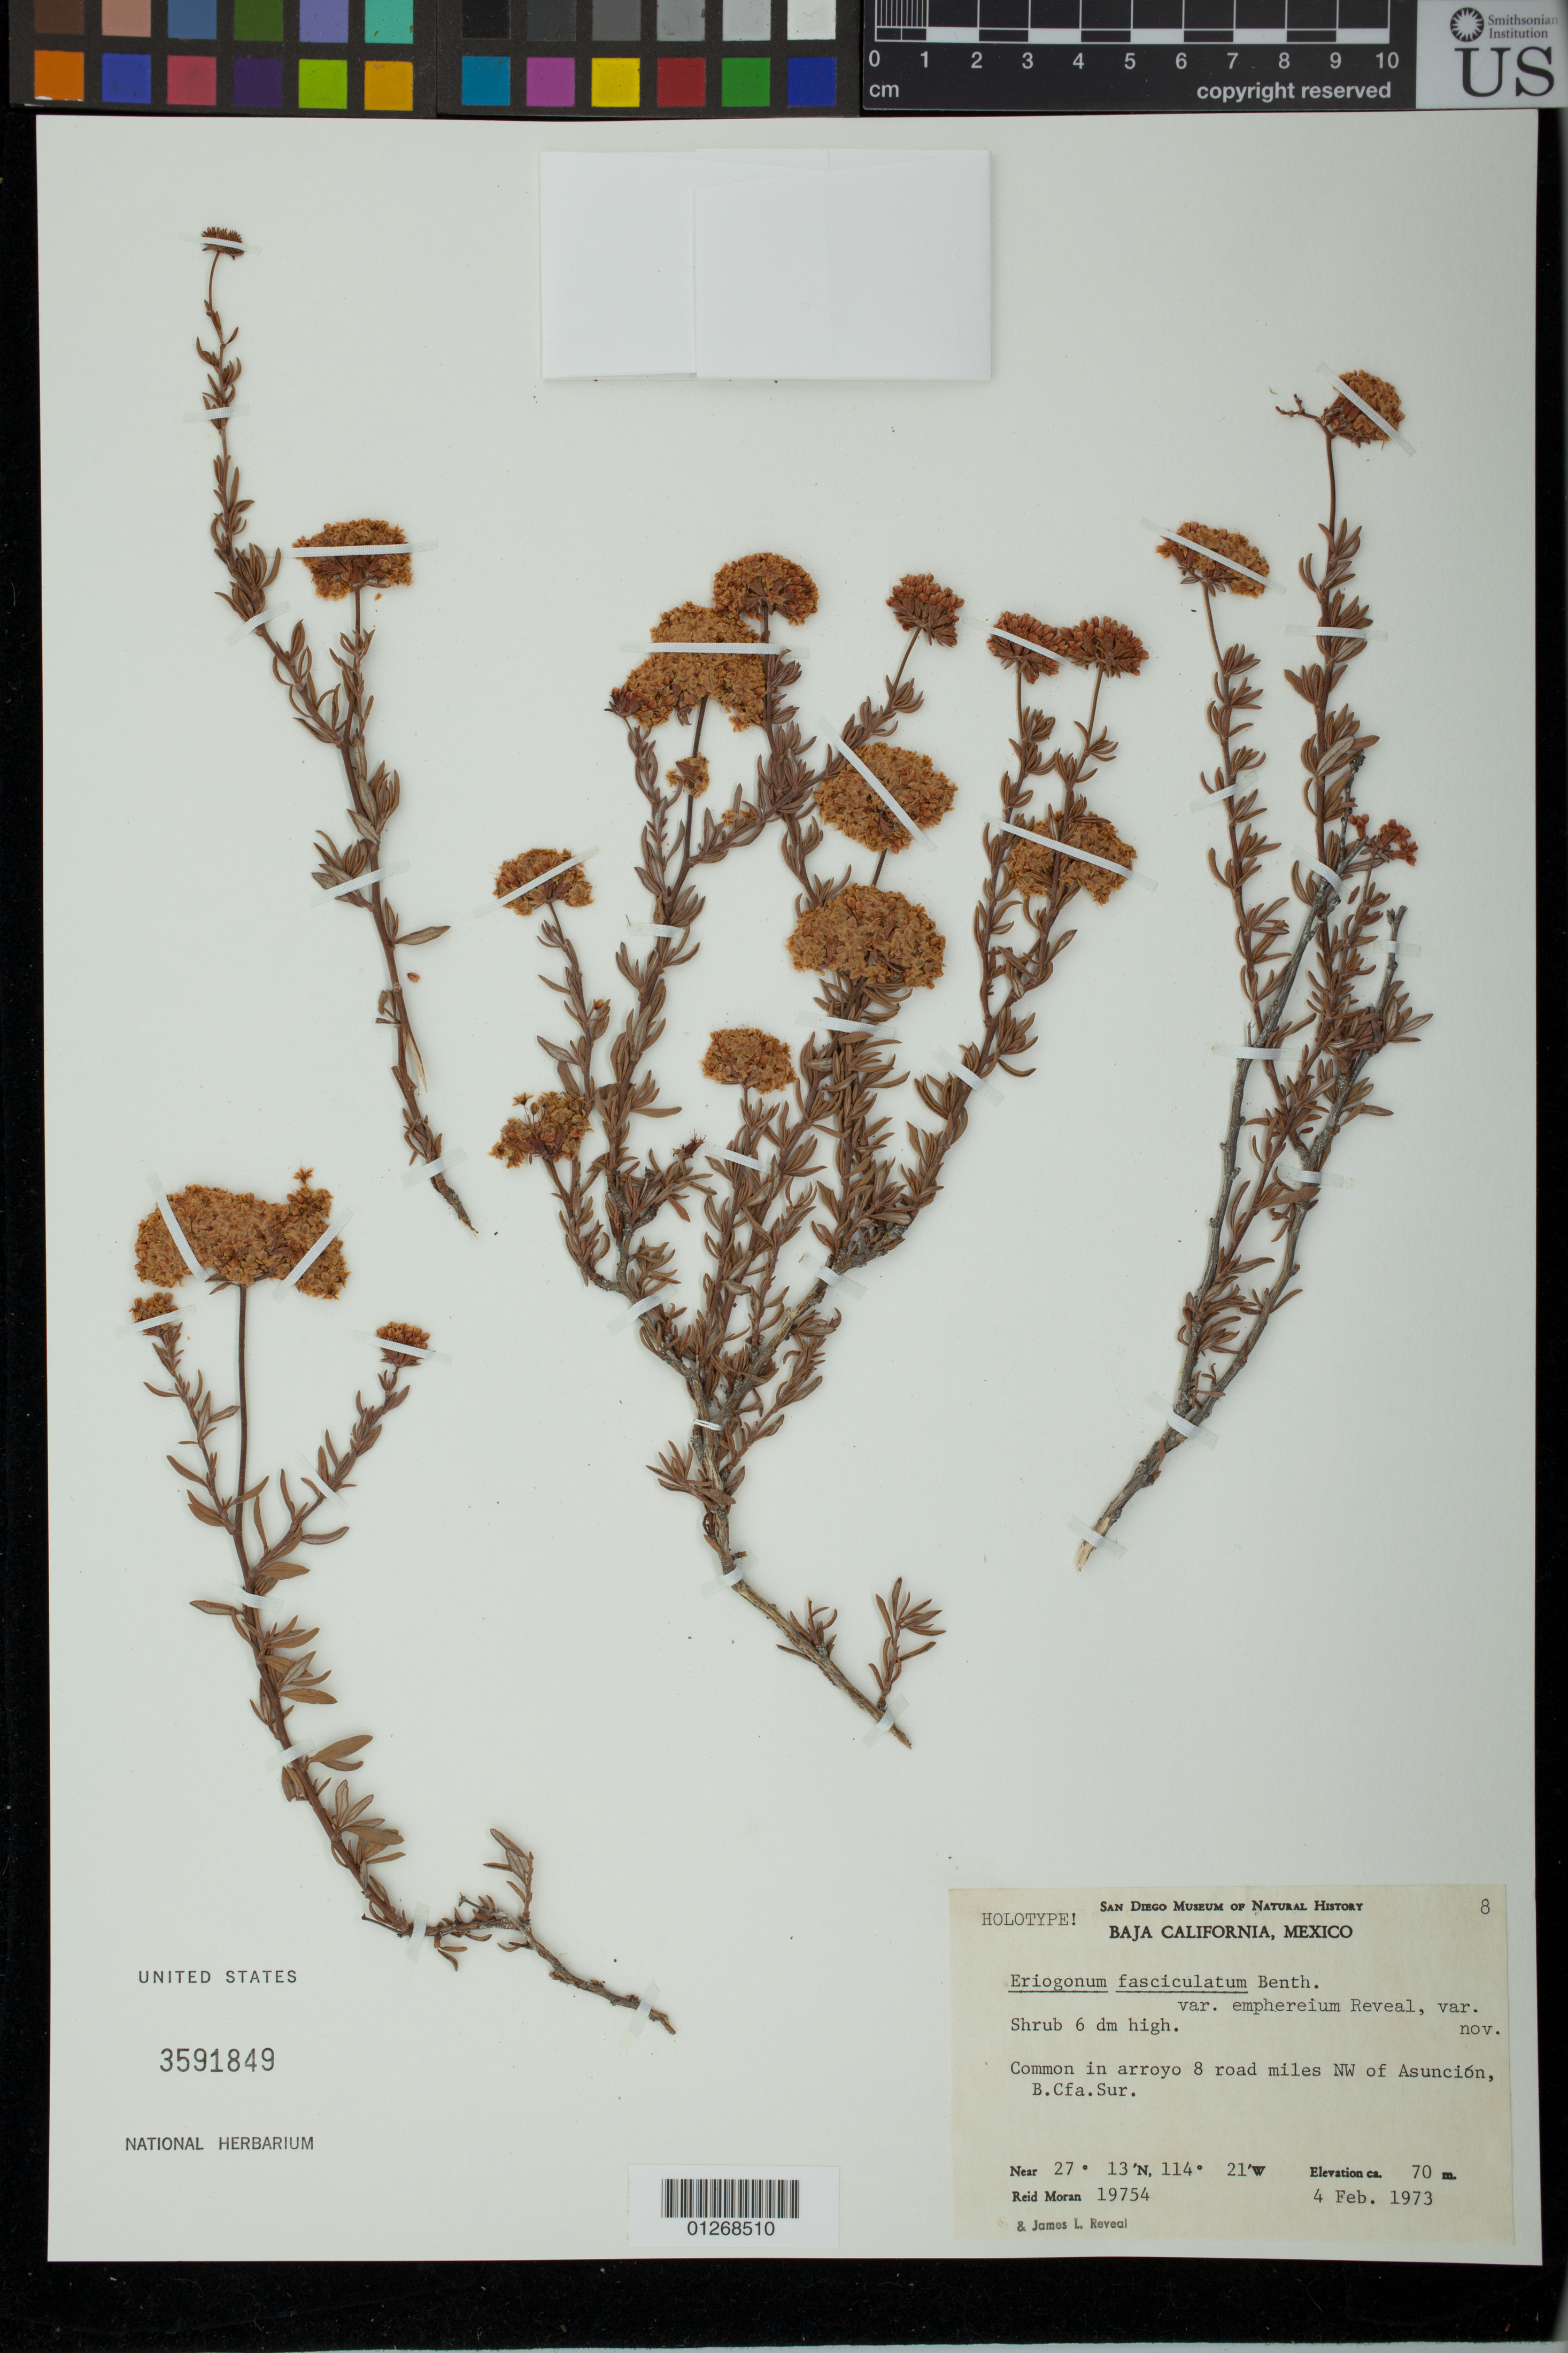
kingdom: Plantae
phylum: Tracheophyta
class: Magnoliopsida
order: Caryophyllales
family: Polygonaceae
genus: Eriogonum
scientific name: Eriogonum fasciculatum var. emphereium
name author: Reveal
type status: Type Collection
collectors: R. V. Moran & J. L. Reveal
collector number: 19754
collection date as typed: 04 Feb 1973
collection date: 1973-02-04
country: Mexico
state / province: Baja California Sur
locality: Arroyo 8 road miles NW of Asuncion, B. Cfa. Sur.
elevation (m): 70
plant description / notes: One of two duplicates of the same collection (Moran & Reveal 19754, USNH 2902380 & 3591849) mounted and inventoried at different times but both identified as holotype. USNH 3591849 has "HOLOTYPE!" on original label; USNH 2902380 as "ISOTYPE" on original label, annotated by Reveal (1977) as "Holotype!"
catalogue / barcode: US 3591849